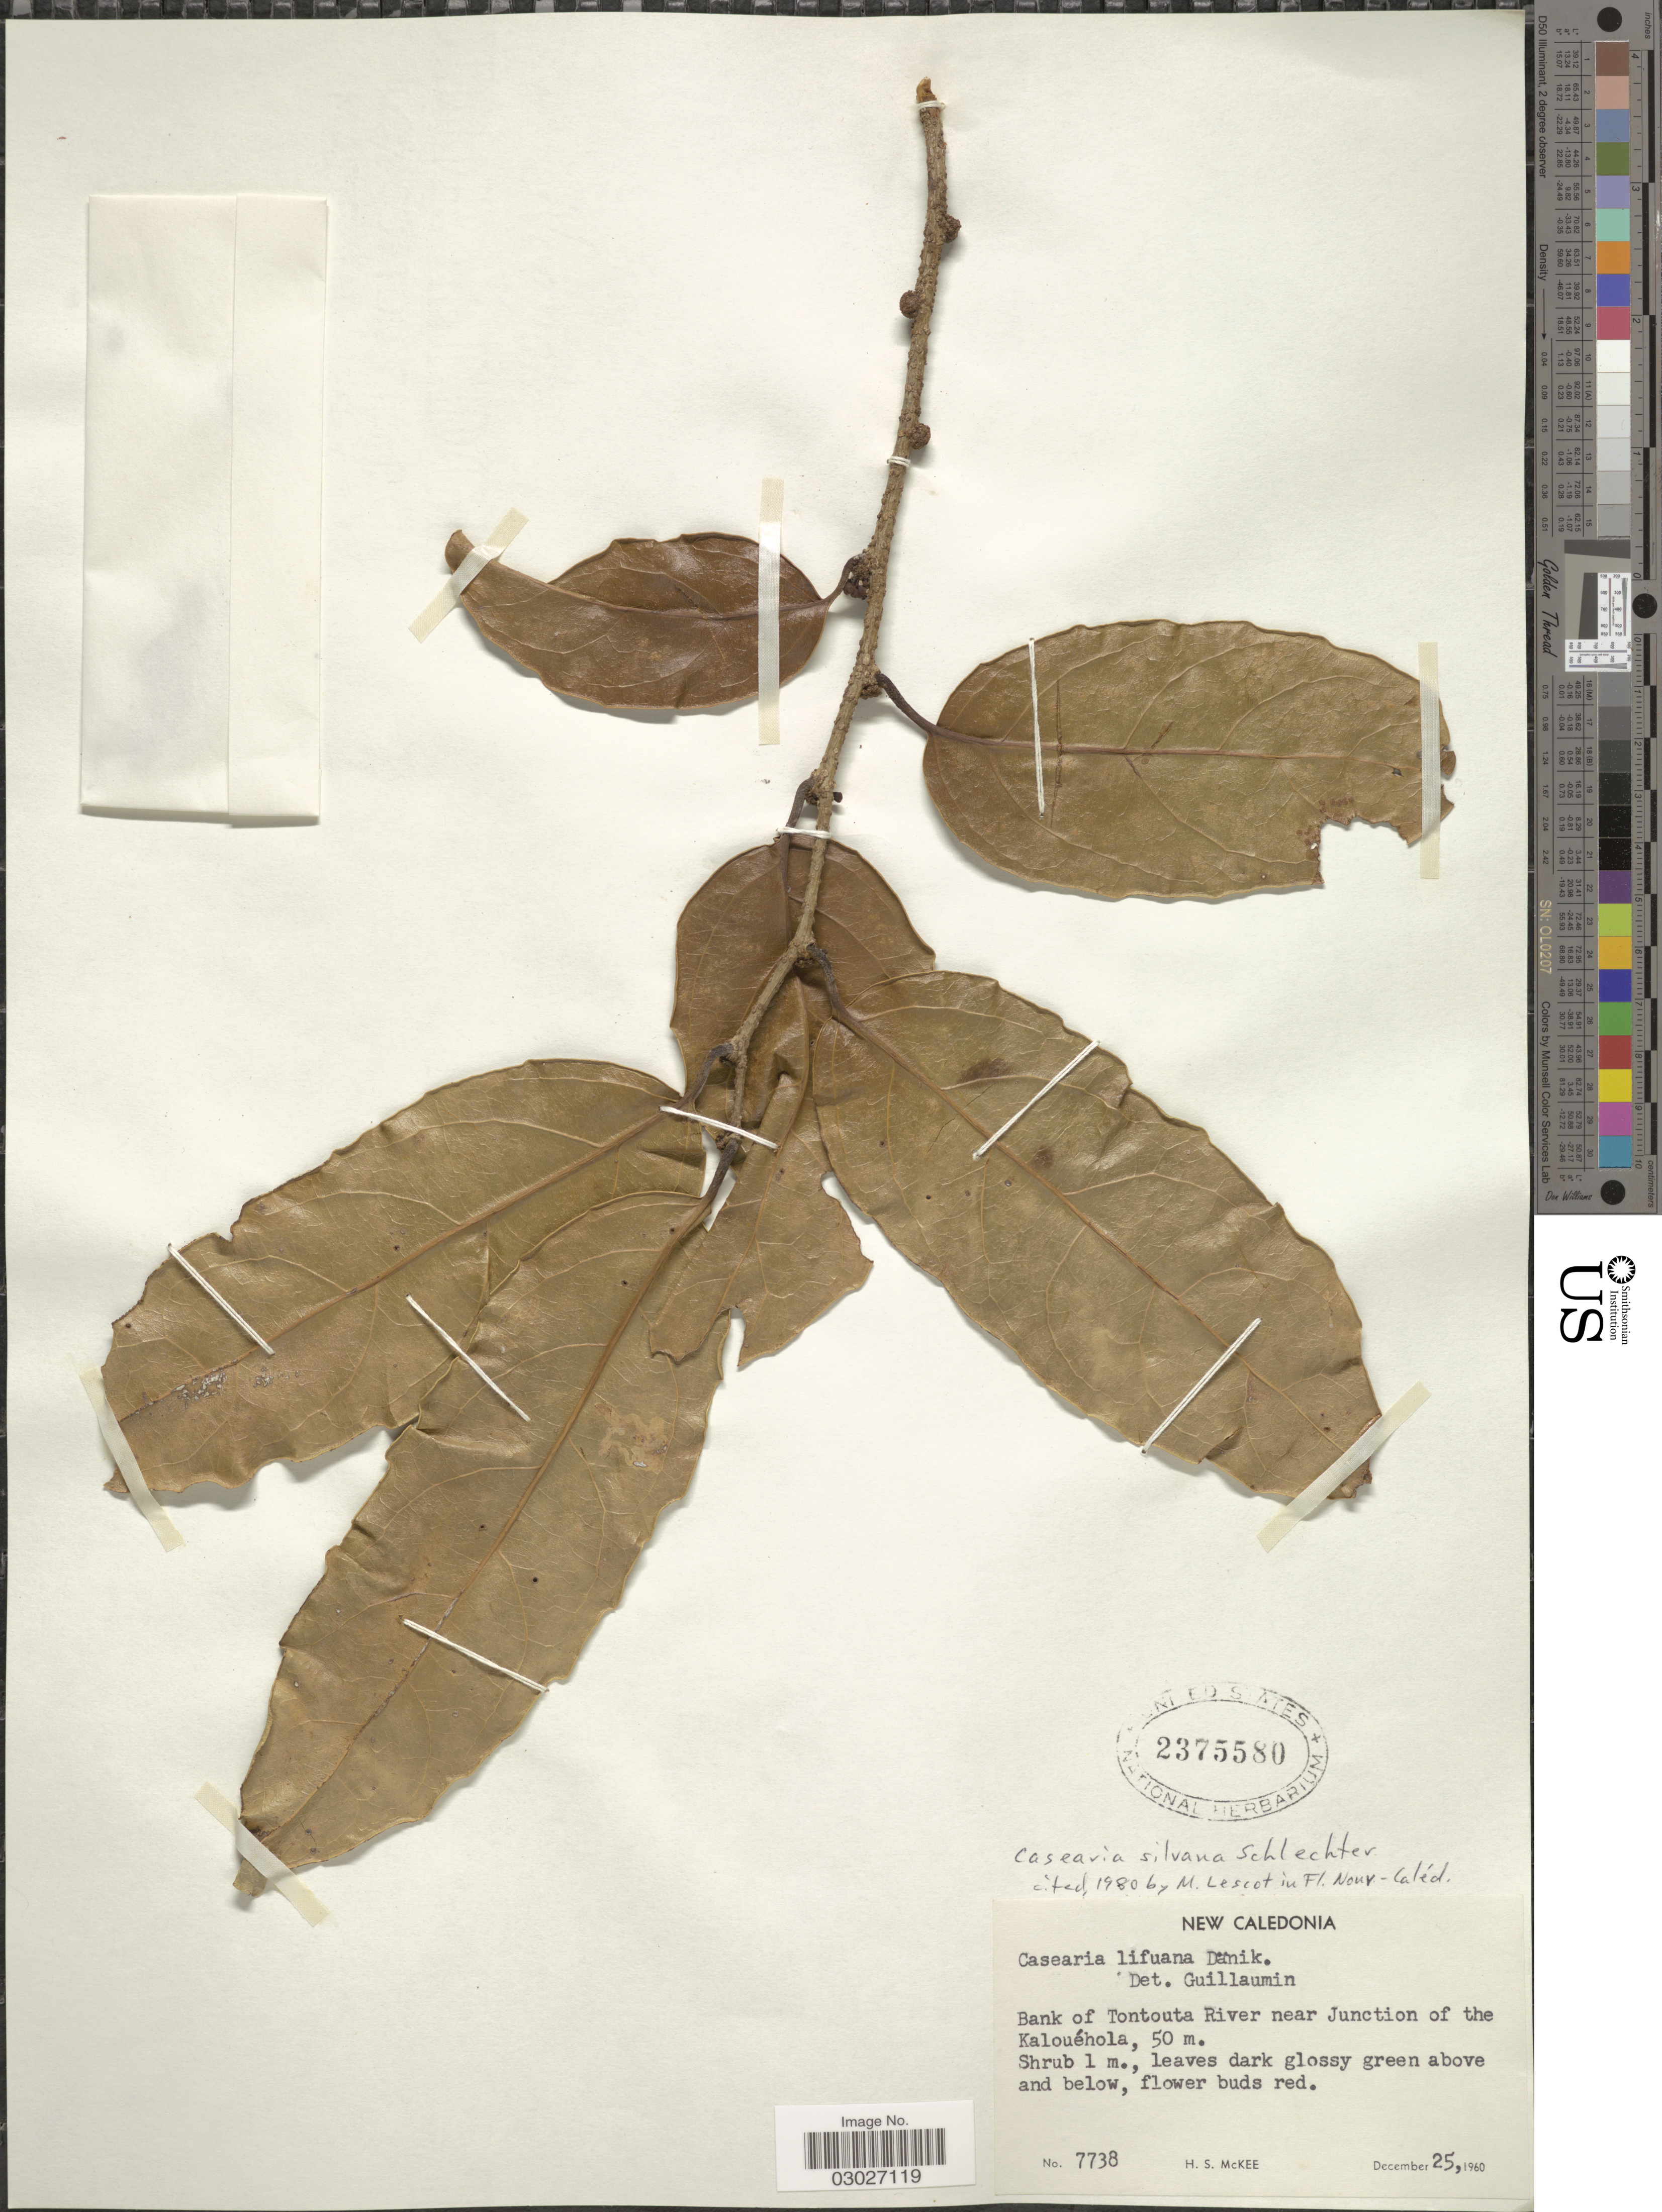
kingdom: Plantae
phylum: Tracheophyta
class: Magnoliopsida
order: Malpighiales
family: Salicaceae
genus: Casearia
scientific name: Casearia silvana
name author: Schltr.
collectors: H. S. McKee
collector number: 7738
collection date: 1960-12-25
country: New Caledonia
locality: Bank of Tontouta River near Junction of the Kalouéhola.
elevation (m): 50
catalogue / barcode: US 2375580